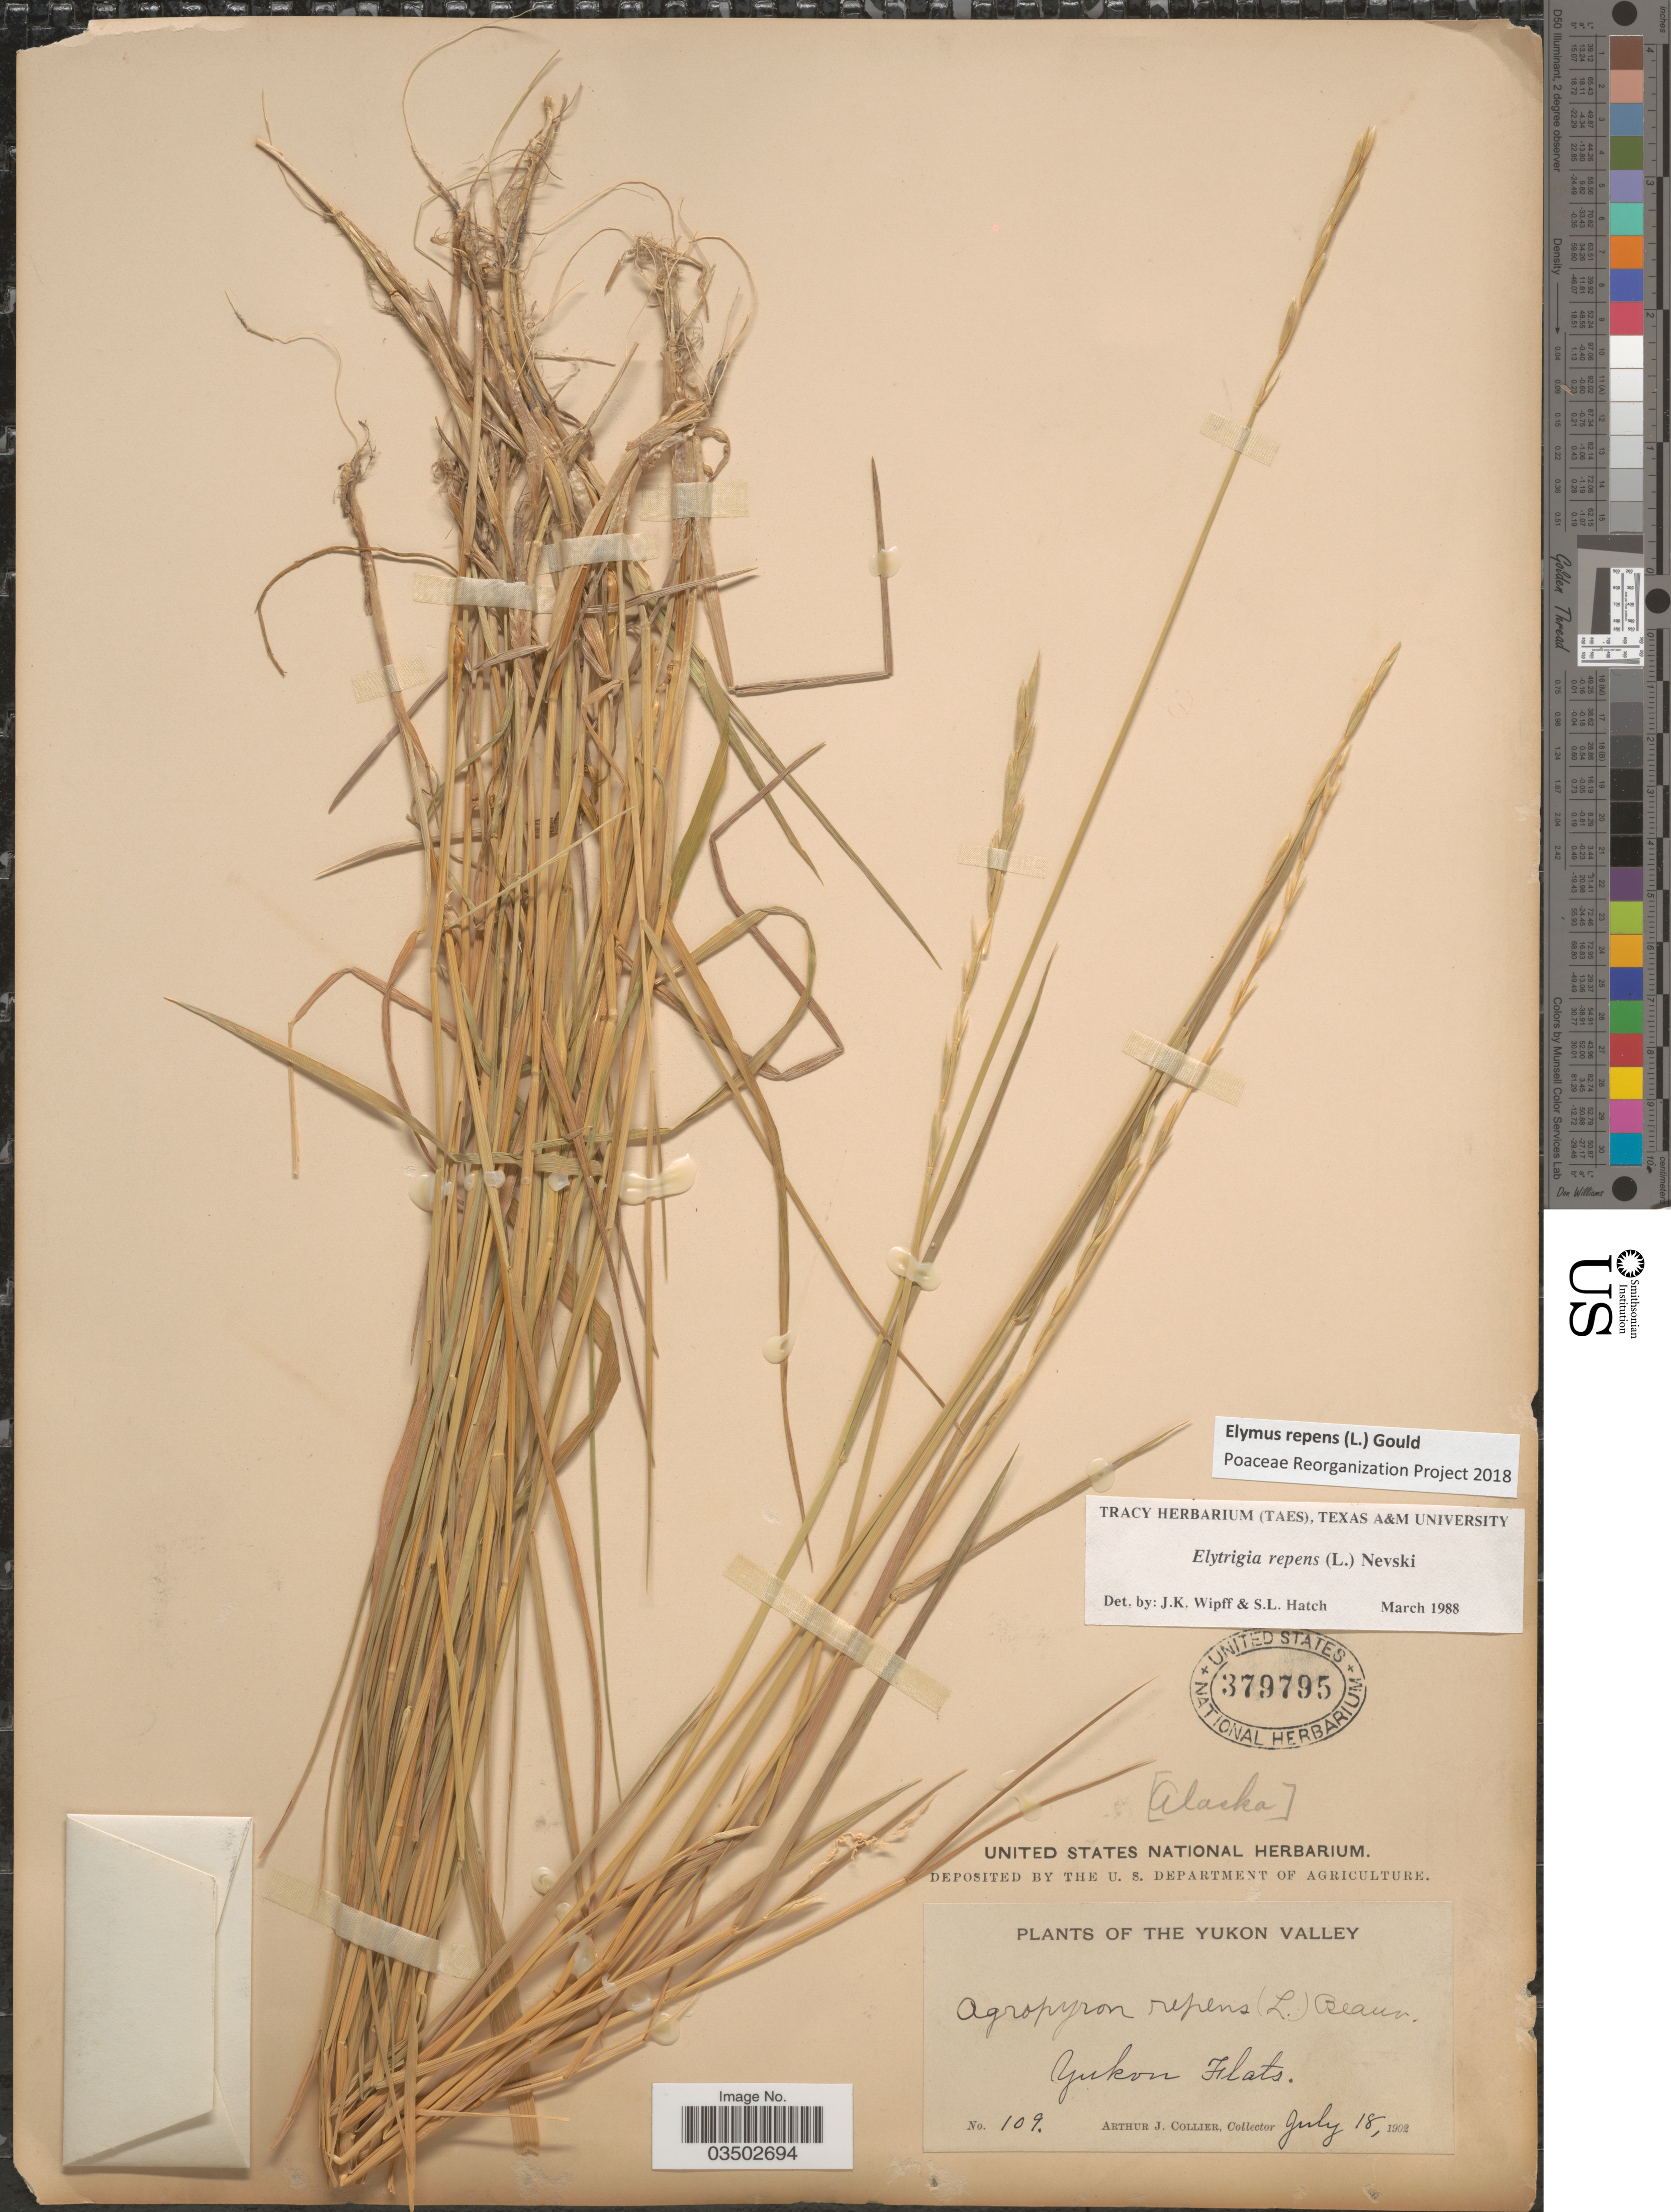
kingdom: Plantae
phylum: Tracheophyta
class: Liliopsida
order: Poales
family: Poaceae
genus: Elymus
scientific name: Elymus repens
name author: (L.) Gould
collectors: A. Collier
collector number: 109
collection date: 1902-07-18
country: United States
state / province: Alaska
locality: Yukon Valley. Yukon Flats.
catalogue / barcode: US 379795